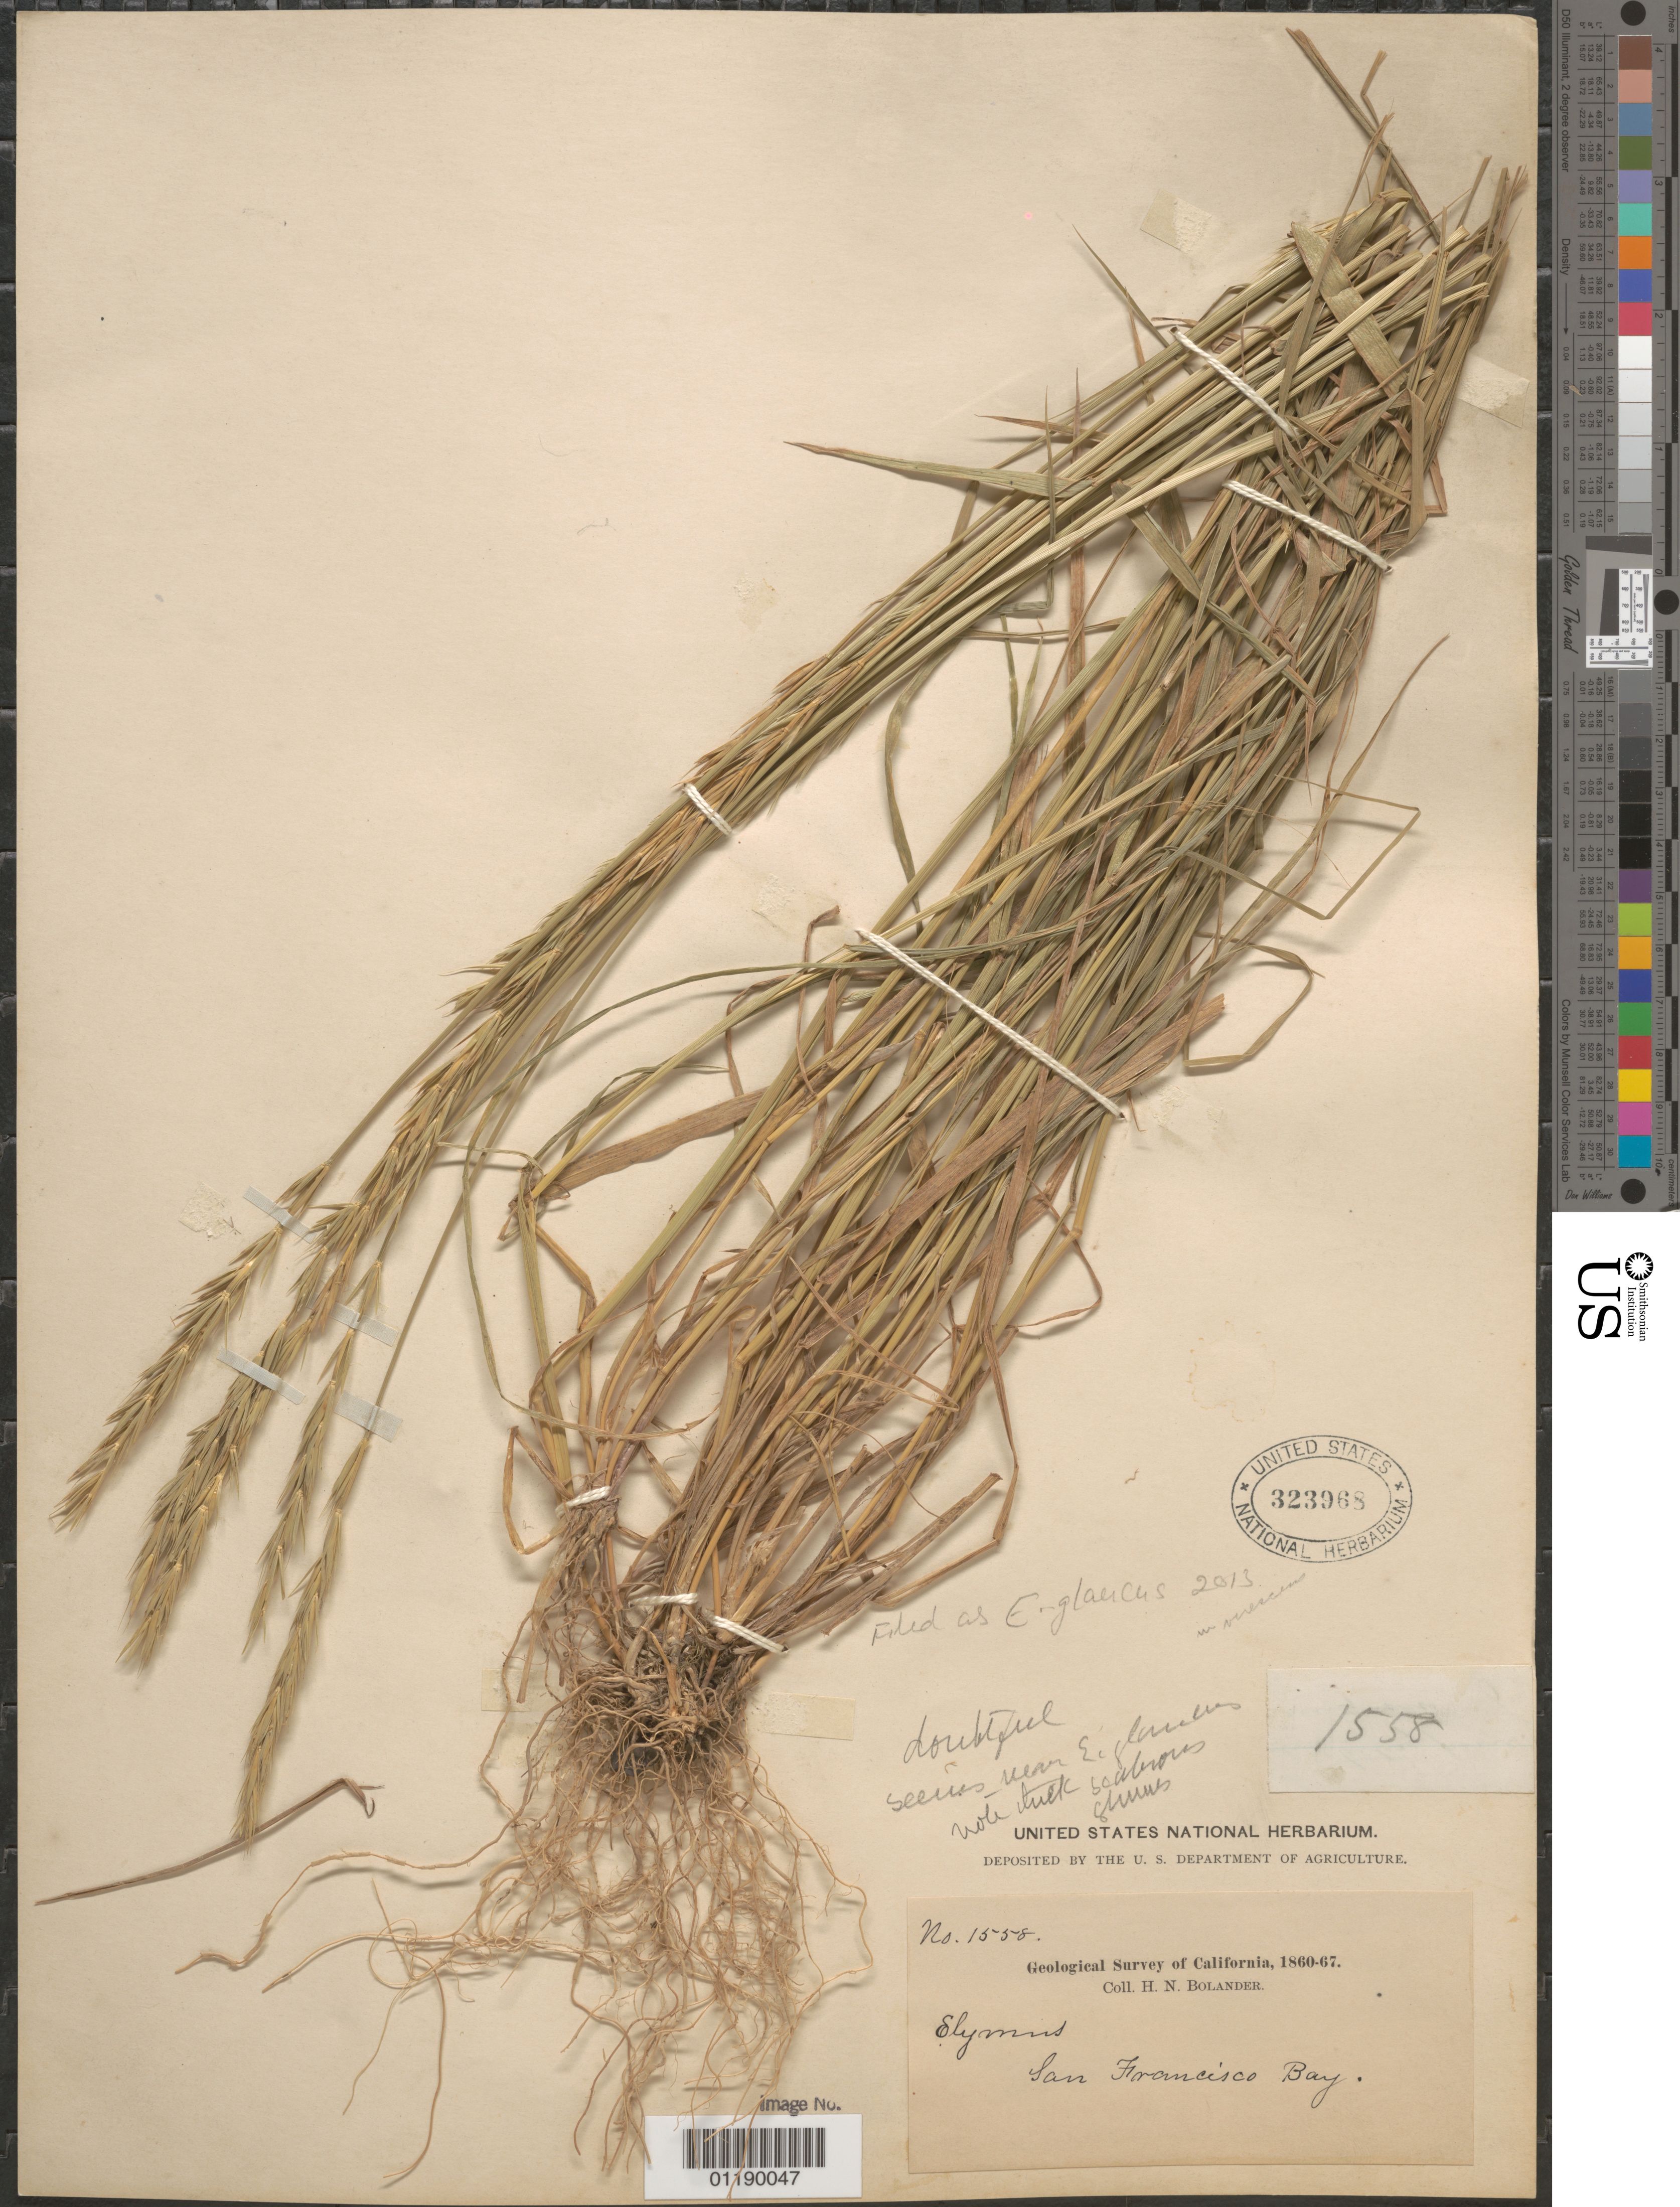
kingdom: Plantae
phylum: Tracheophyta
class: Liliopsida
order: Poales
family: Poaceae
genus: Elymus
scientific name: Elymus glaucus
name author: Buckley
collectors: H. Bolander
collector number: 1558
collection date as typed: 1860 to -- --- 1867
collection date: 1860/1867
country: United States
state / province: California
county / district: San Francisco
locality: San Francisco Bay.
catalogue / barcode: US 323968